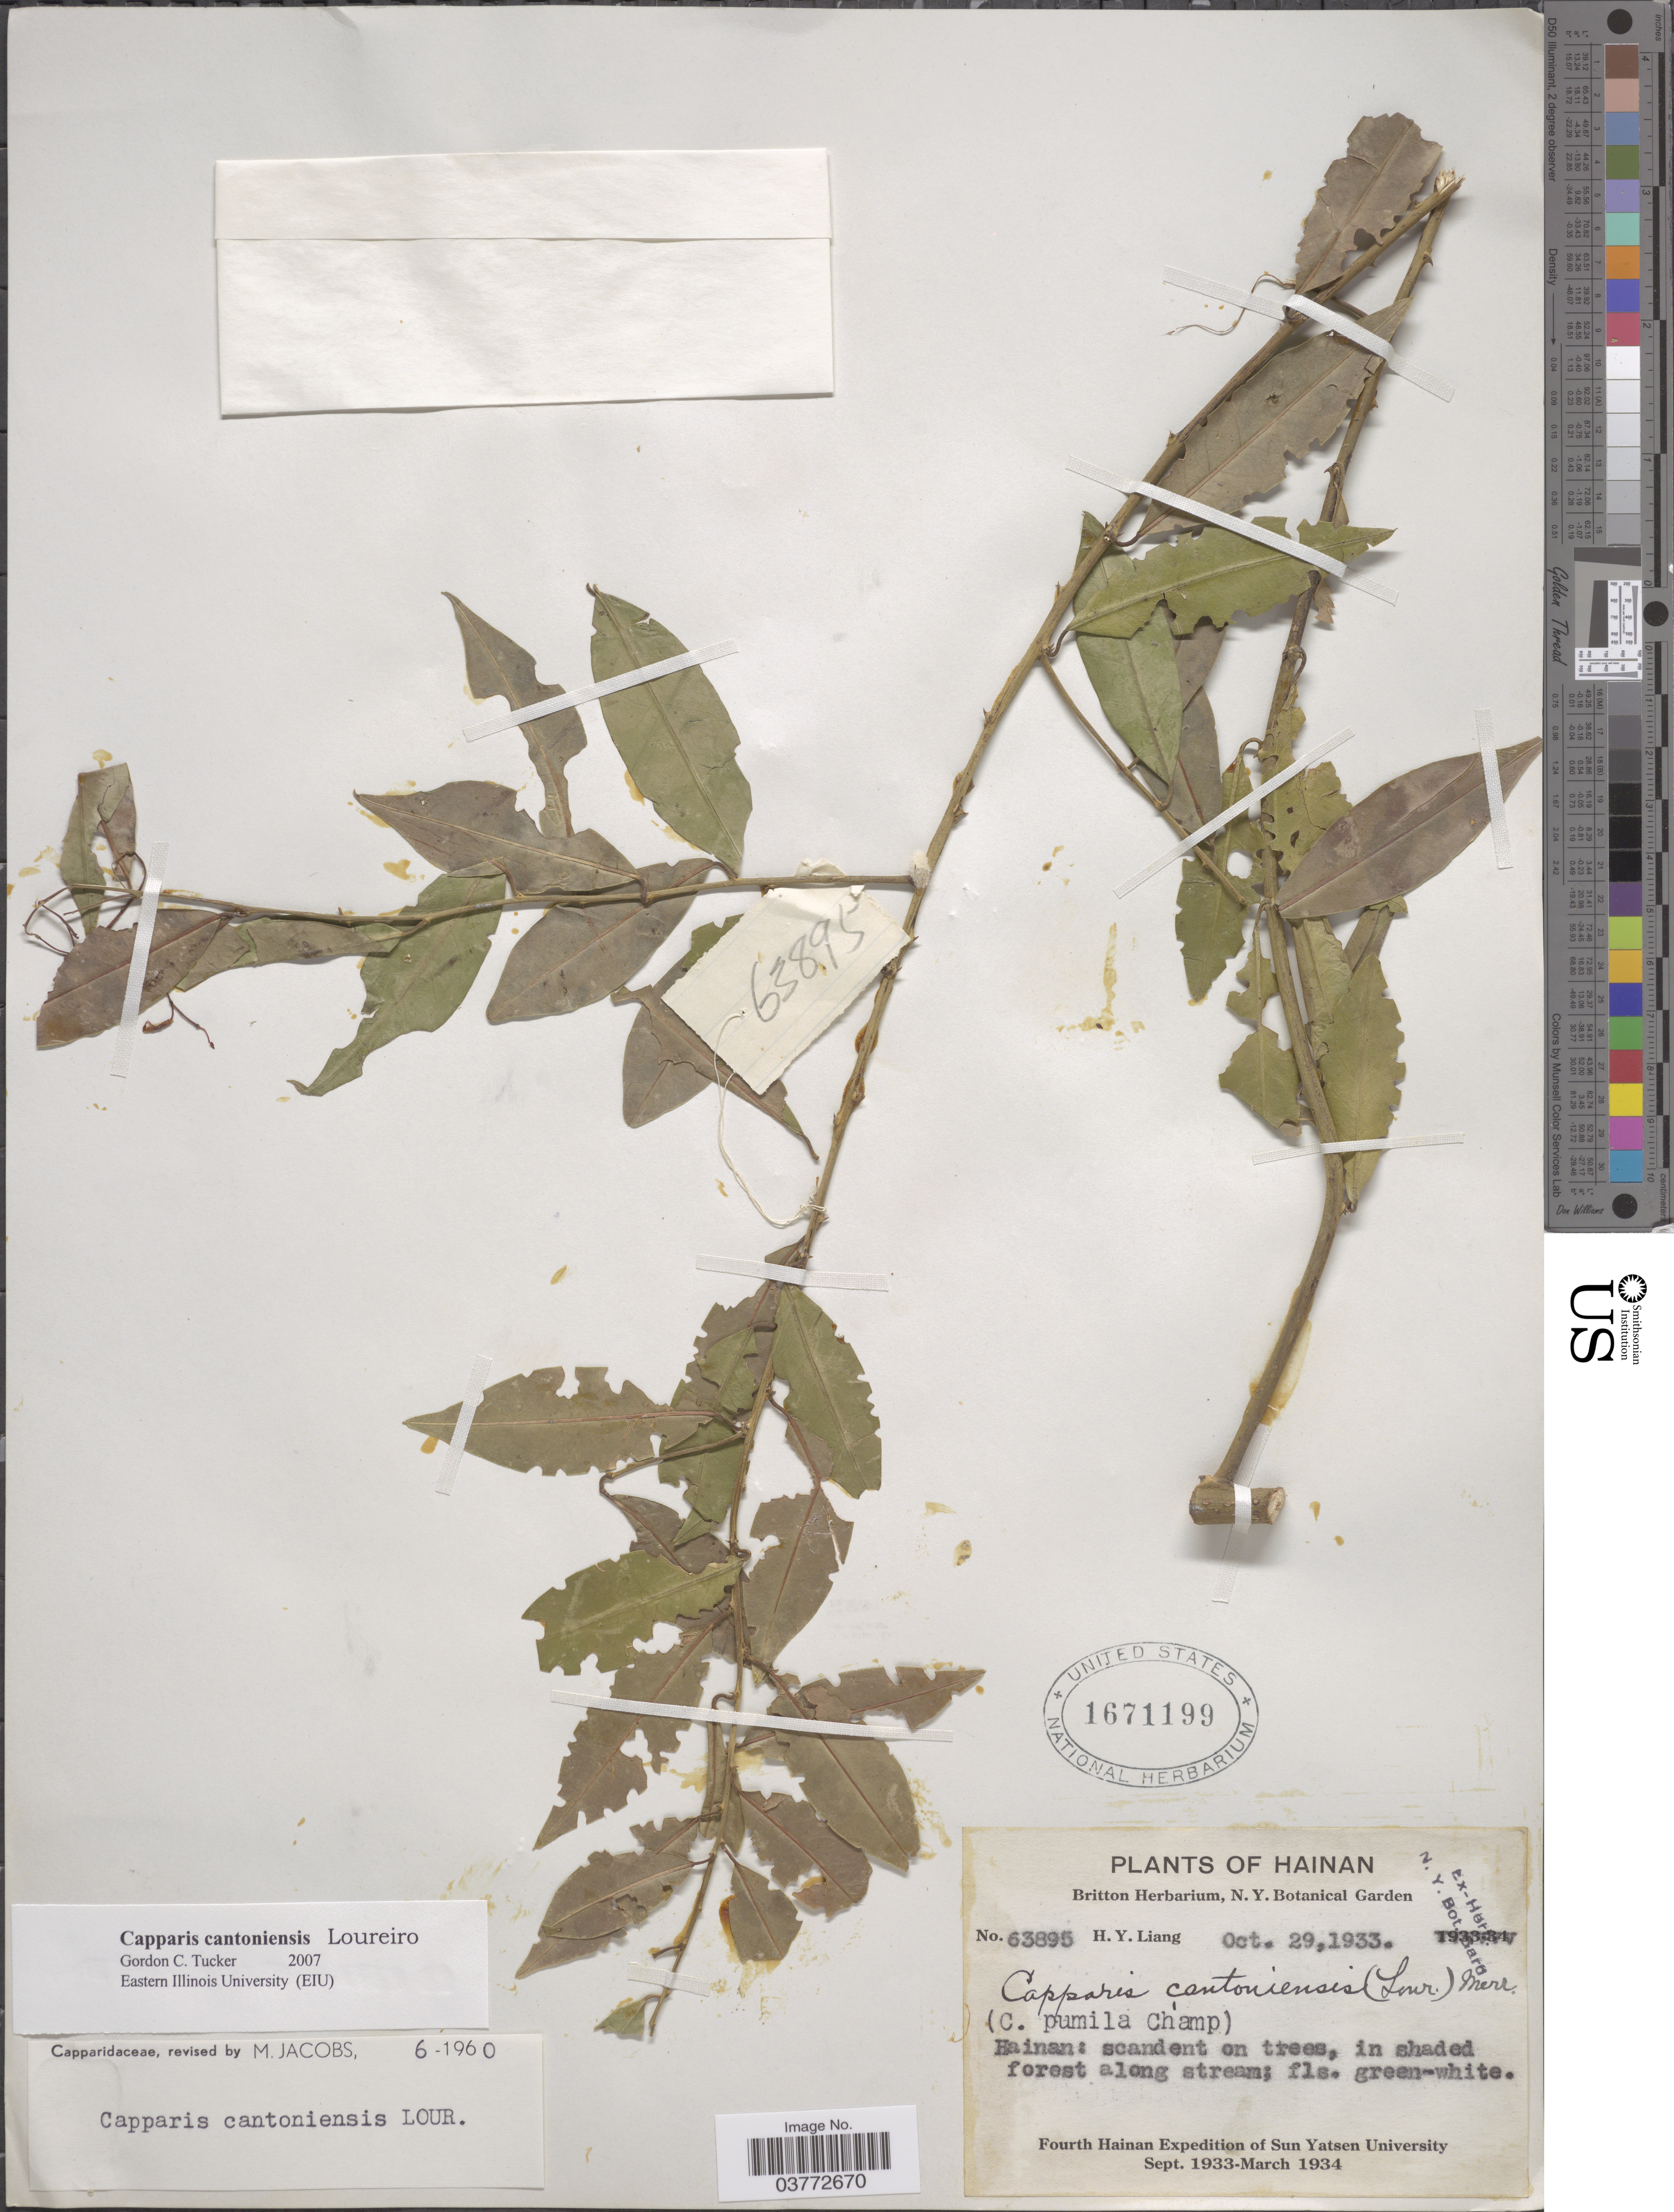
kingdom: Plantae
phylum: Tracheophyta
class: Magnoliopsida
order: Brassicales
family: Capparaceae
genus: Capparis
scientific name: Capparis cantoniensis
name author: Lour.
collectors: H. Y. Liang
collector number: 63895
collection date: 1933-10-29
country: China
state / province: Hainan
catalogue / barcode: US 1671199